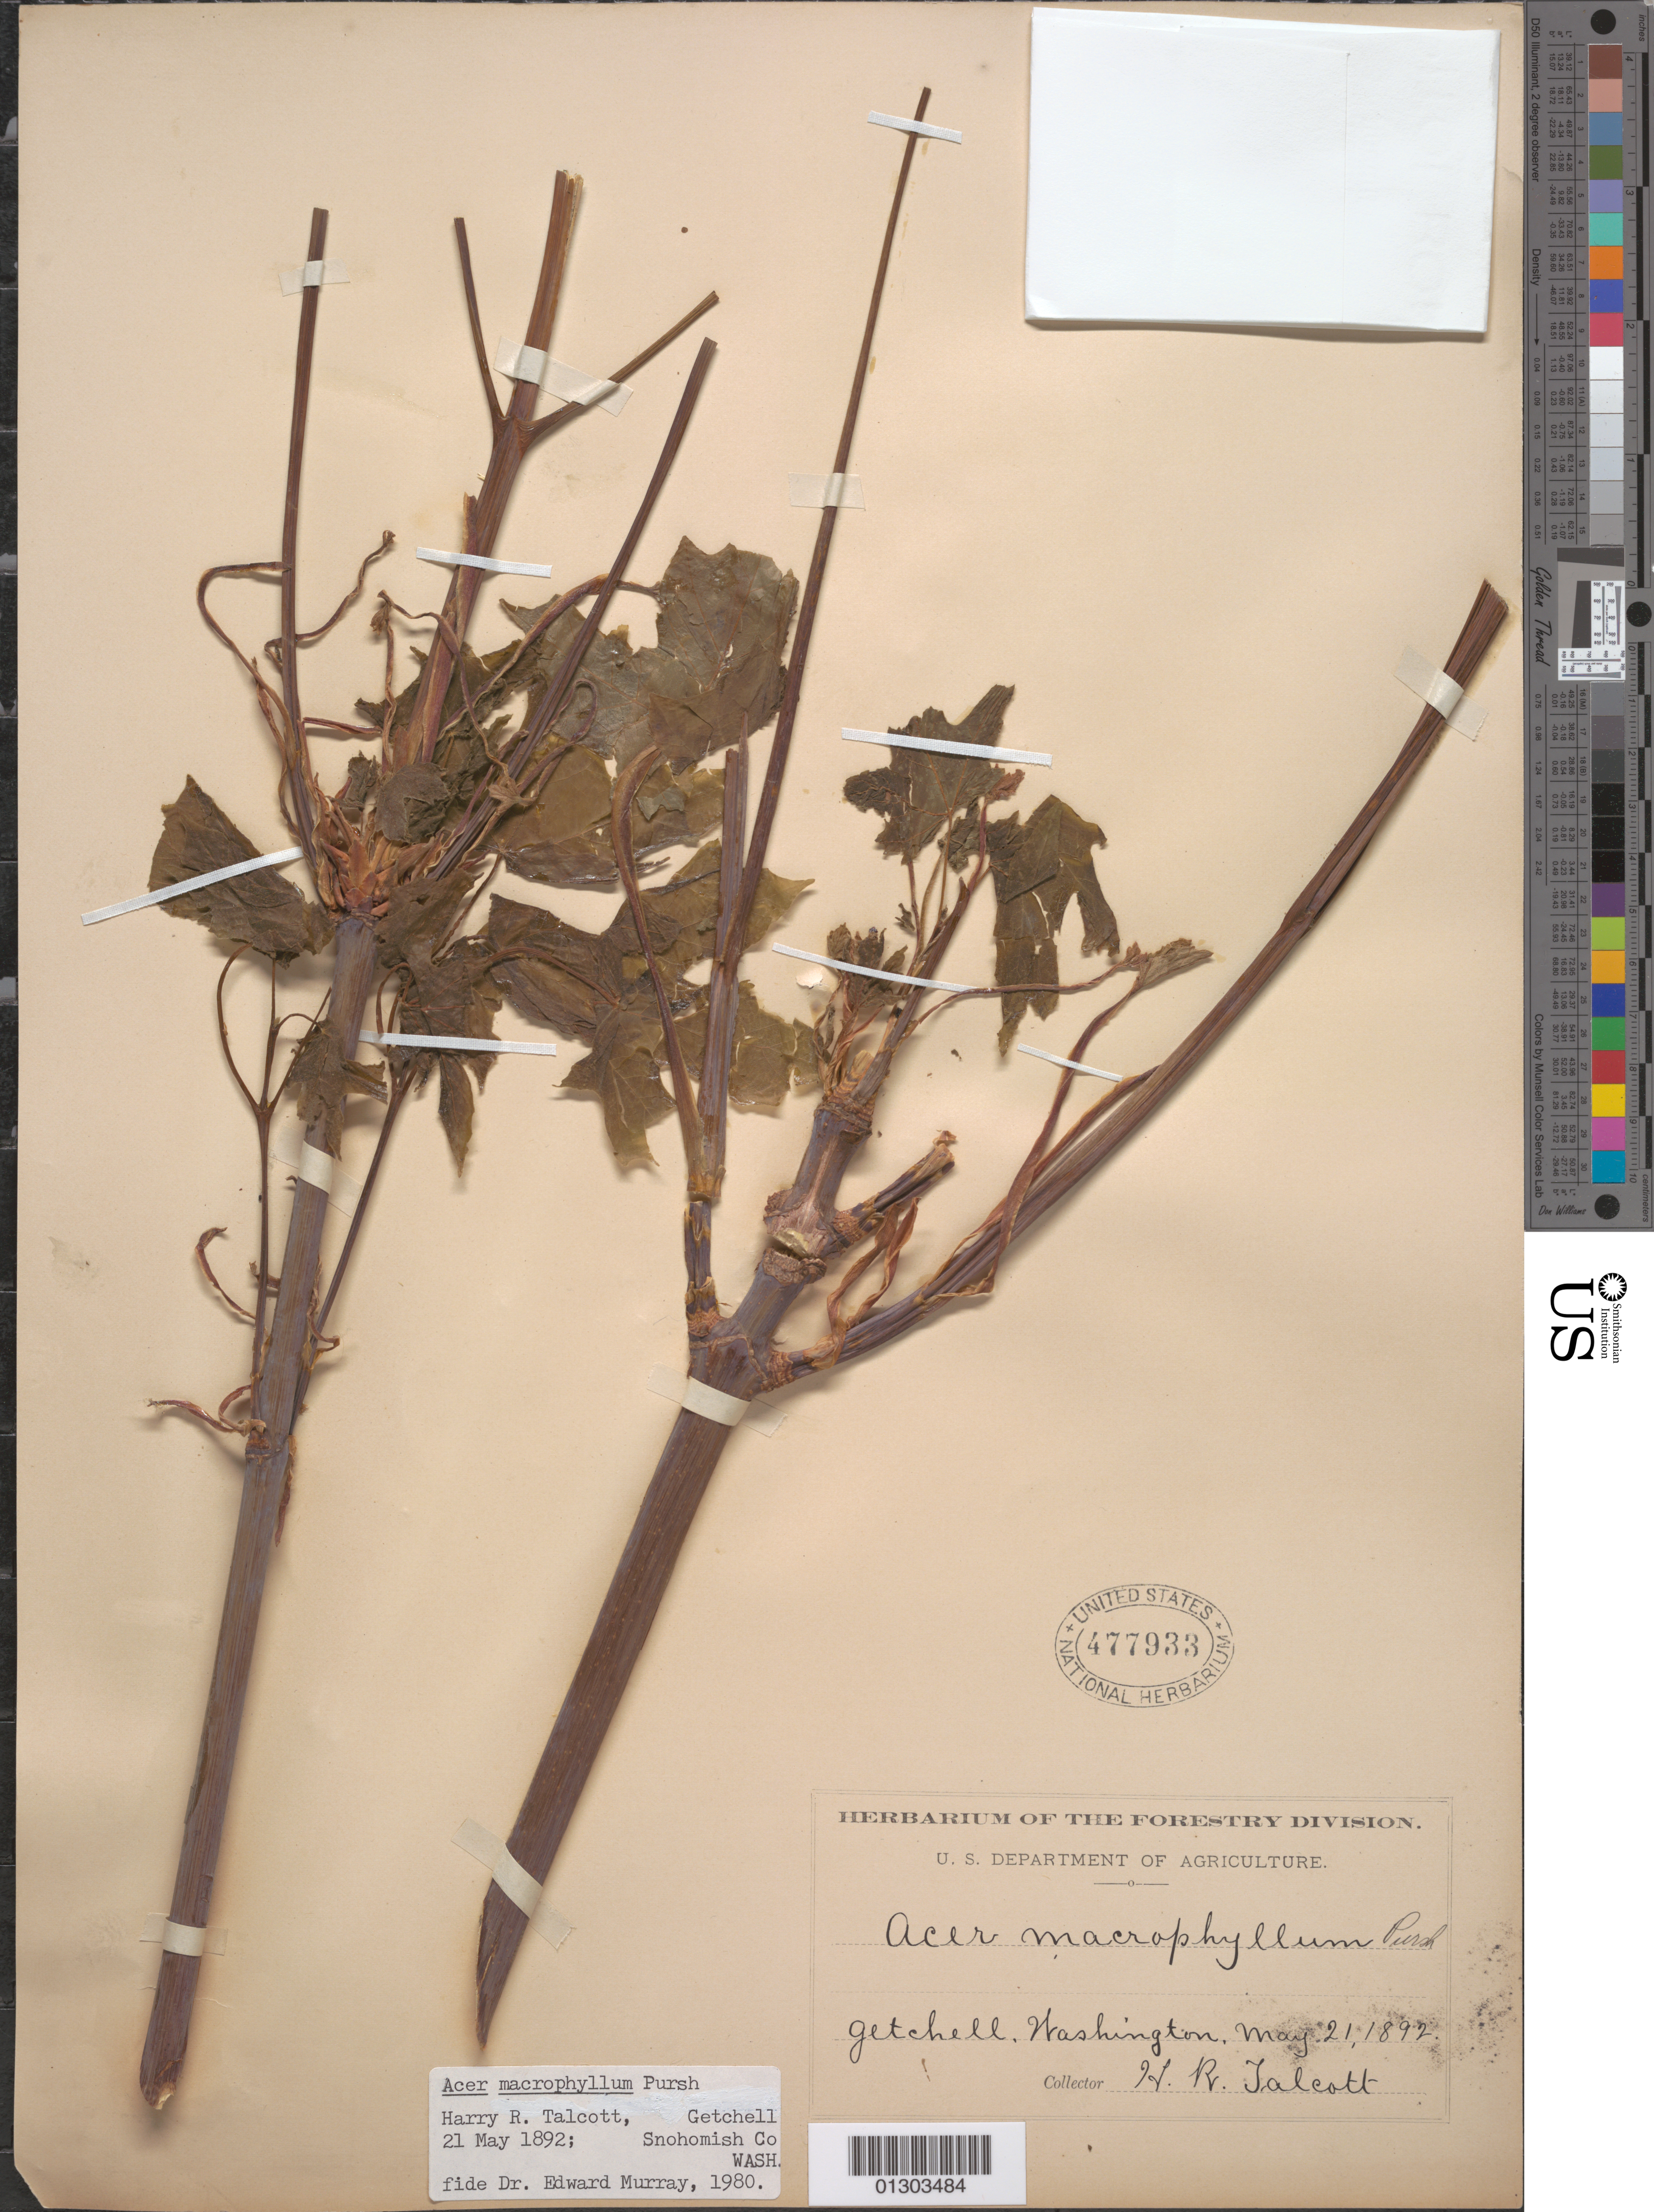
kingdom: Plantae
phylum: Tracheophyta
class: Magnoliopsida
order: Sapindales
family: Sapindaceae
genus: Acer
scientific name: Acer macrophyllum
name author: Pursh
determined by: Murray, Edward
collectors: H. Talcott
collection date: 1892-05-21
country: United States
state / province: Washington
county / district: Snohomish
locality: Getchell.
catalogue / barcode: US 477933